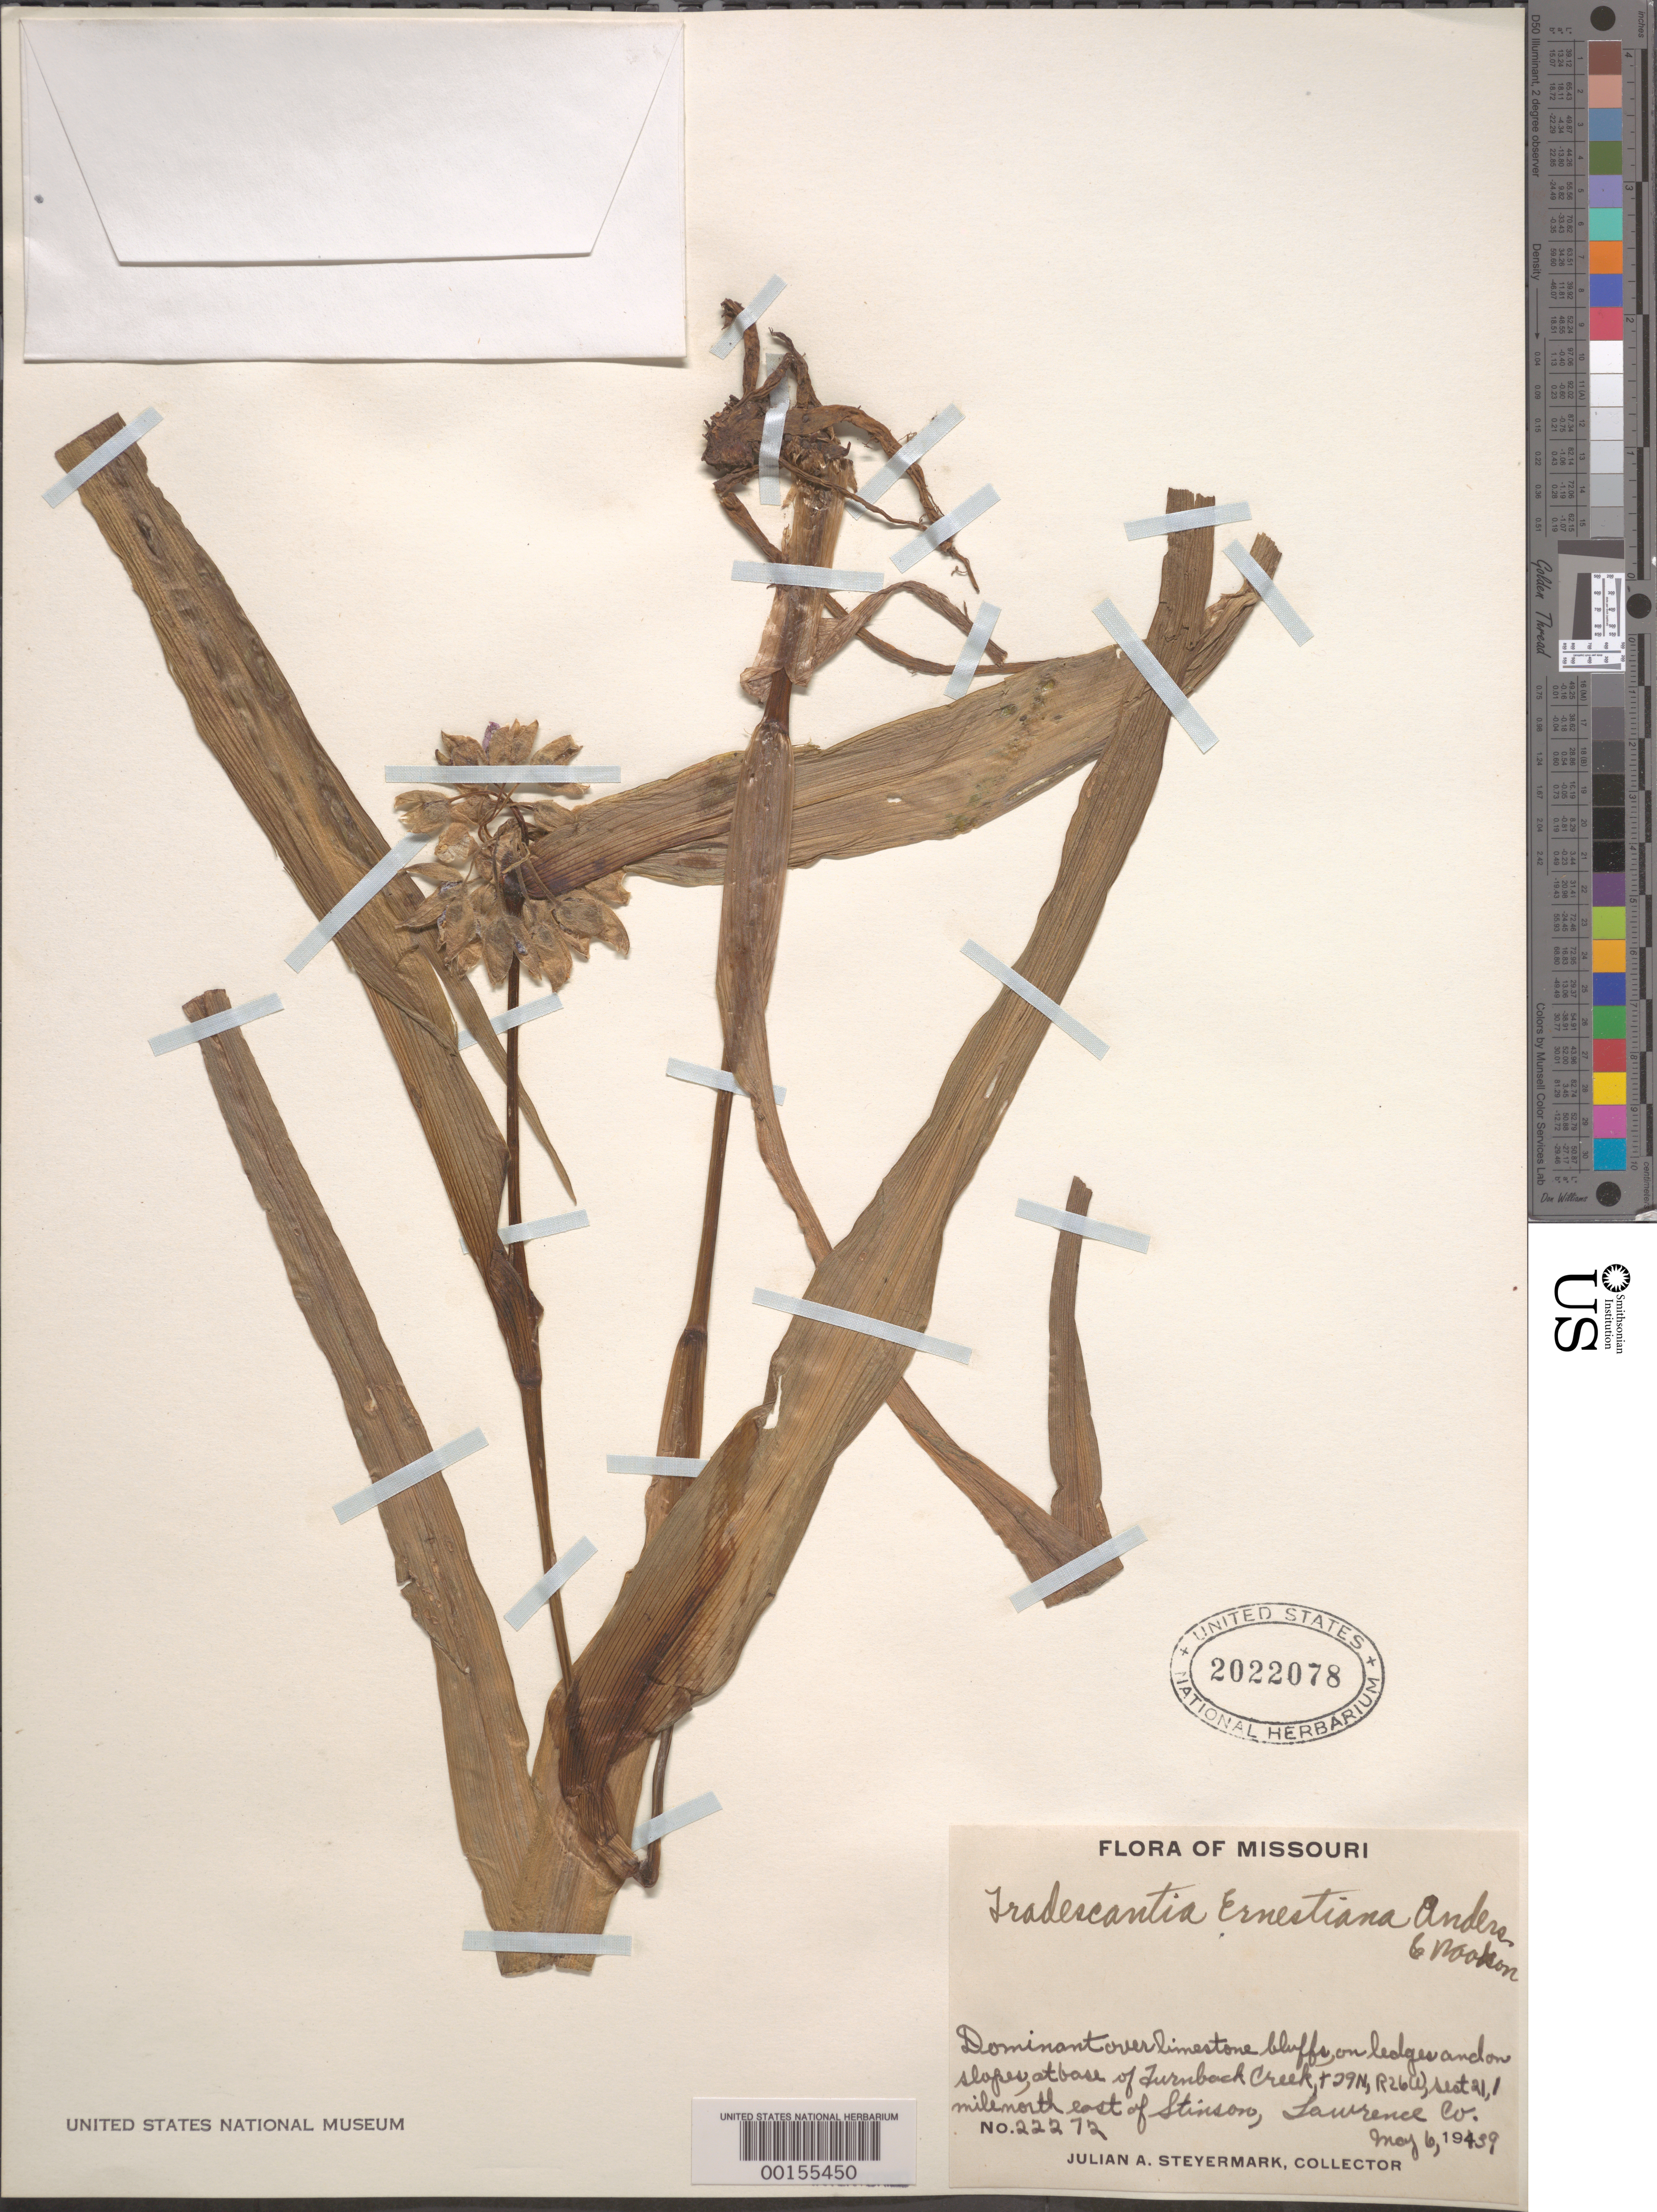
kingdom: Plantae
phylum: Tracheophyta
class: Liliopsida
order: Commelinales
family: Commelinaceae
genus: Tradescantia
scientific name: Tradescantia ernestiana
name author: E.S. Anderson & Woodson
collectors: J. Steyermark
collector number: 22272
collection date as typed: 06 May 1939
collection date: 1939-05-06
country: United States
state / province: Missouri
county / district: Lawrence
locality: Turnback creek and rt. 29n, ne of stinson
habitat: Limestone bluffs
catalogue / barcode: US 2022078